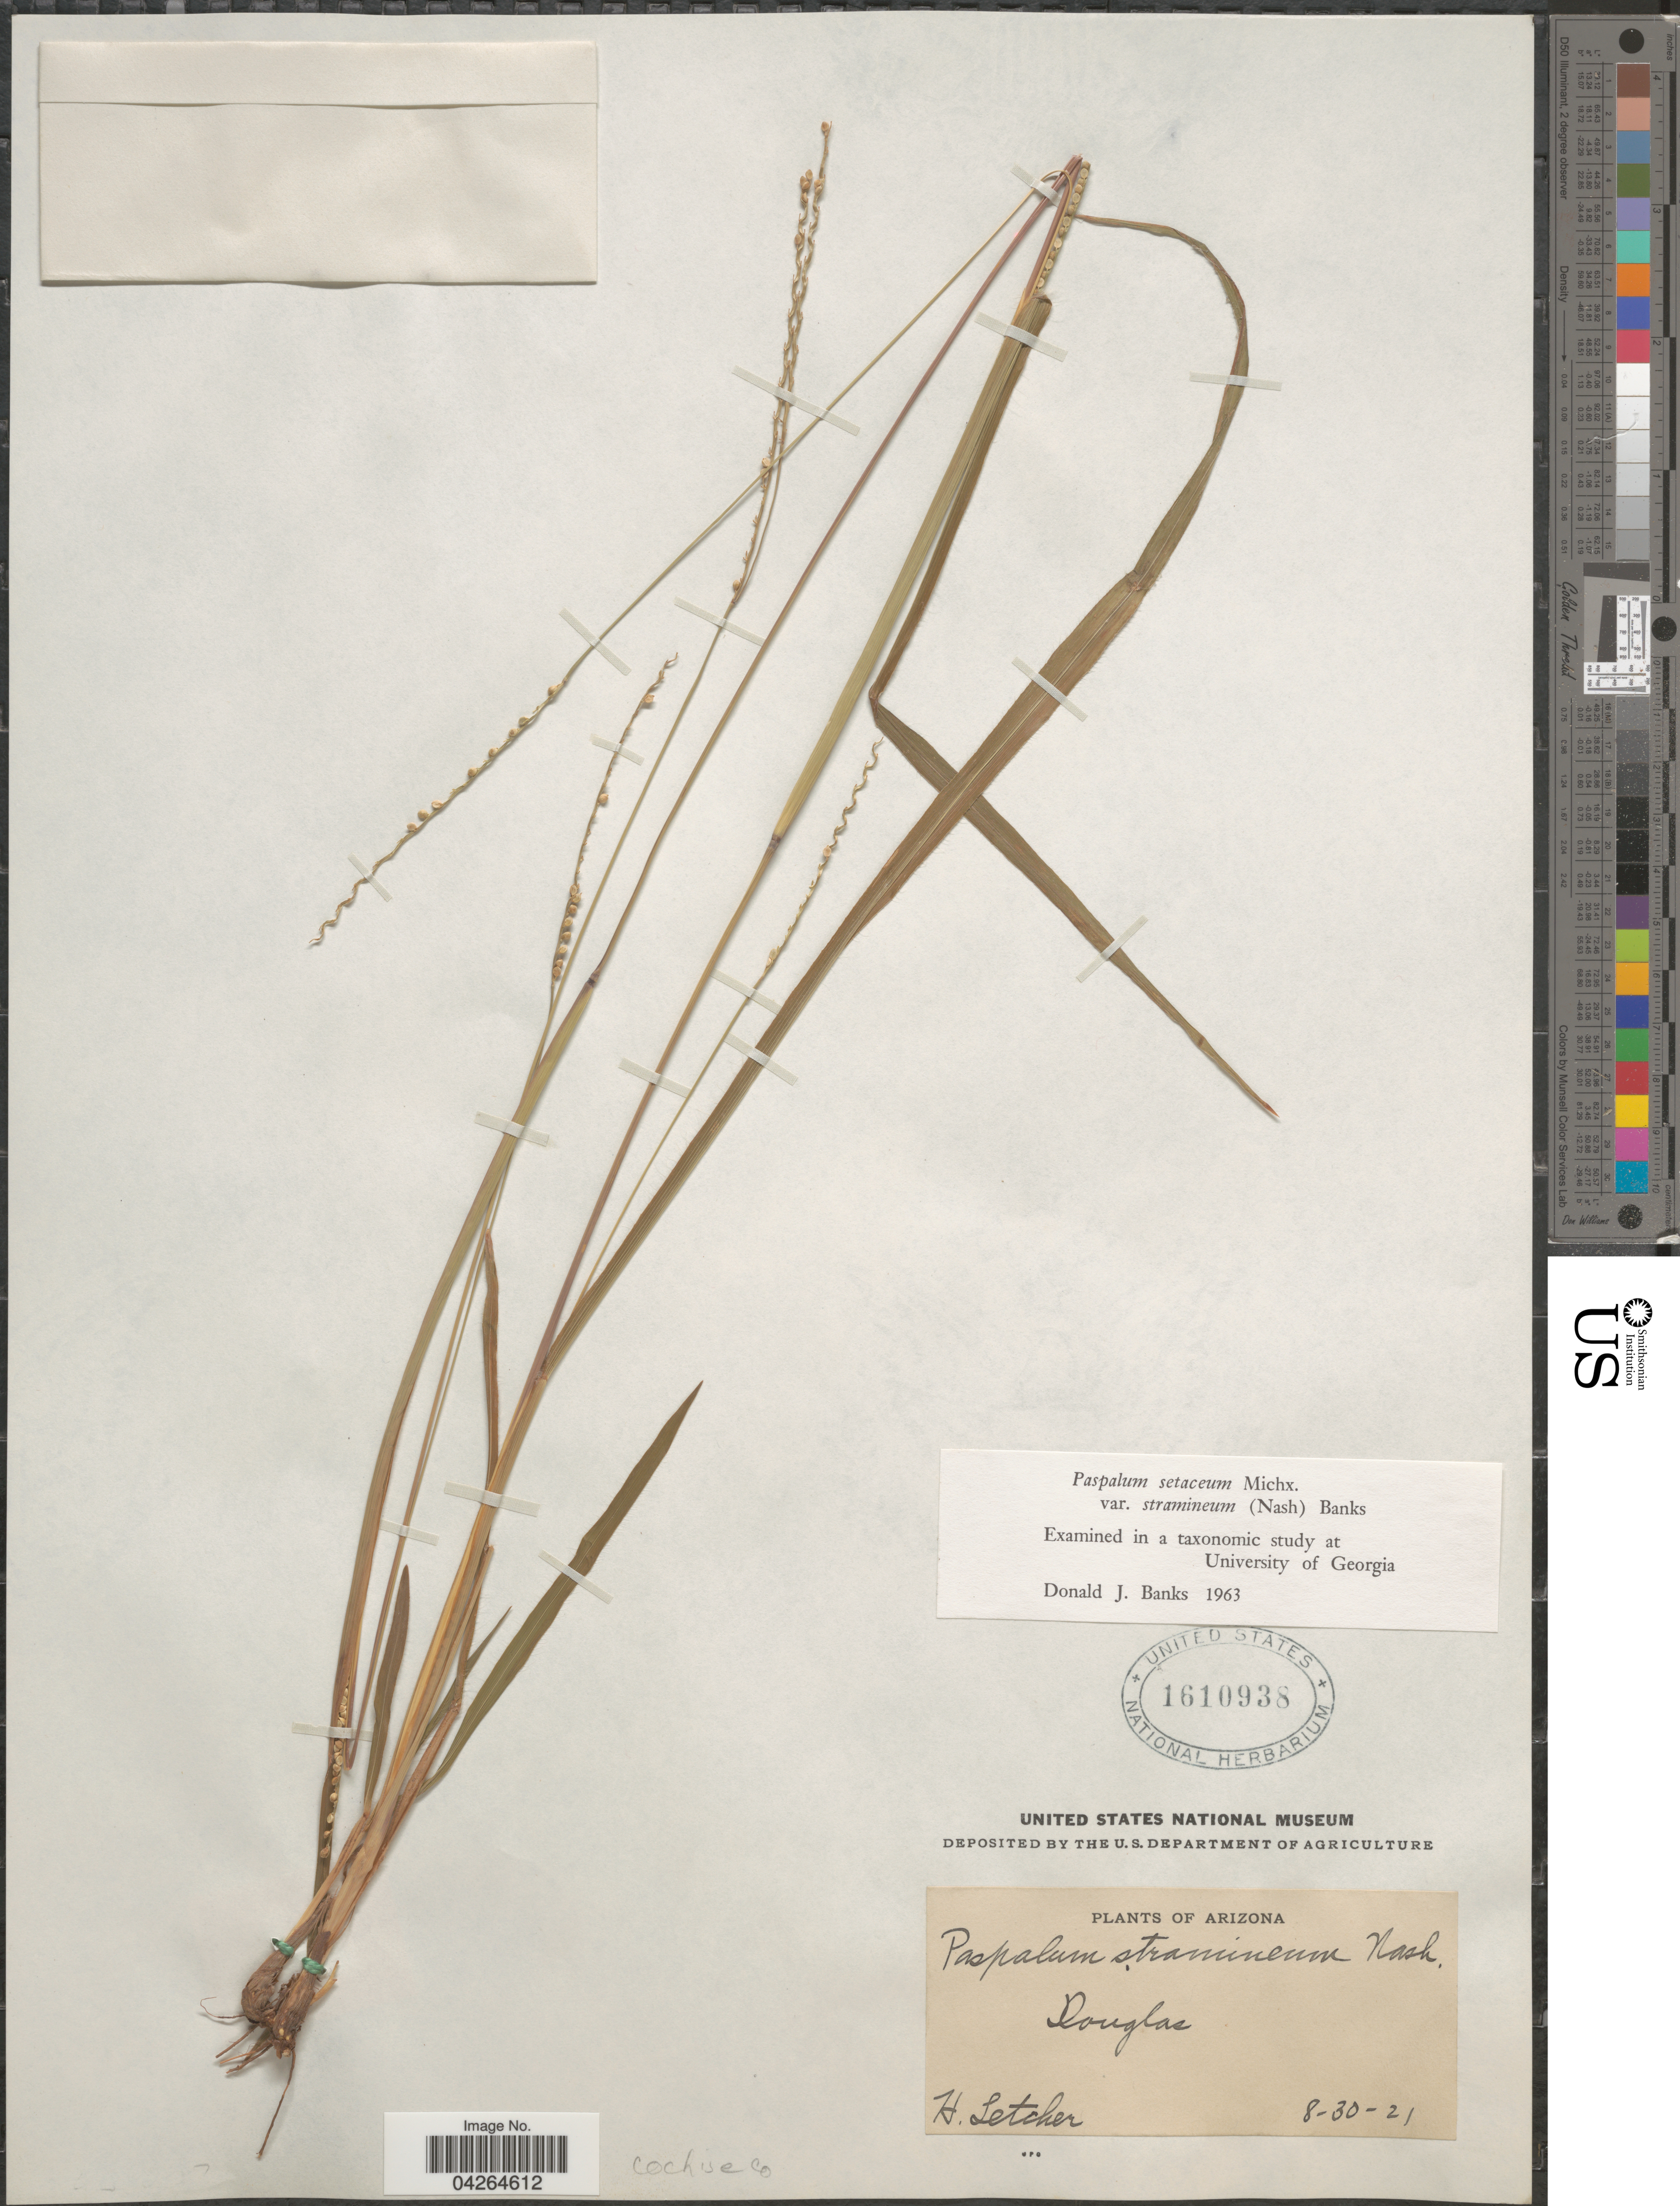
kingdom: Plantae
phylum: Tracheophyta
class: Liliopsida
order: Poales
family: Poaceae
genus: Paspalum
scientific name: Paspalum setaceum var. stramineum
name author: (Nash) D.J. Banks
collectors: H. R. Fletcher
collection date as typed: Transcribed d/m/y: 30/8/21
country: United States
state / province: Arizona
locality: Douglas. Cochise Co.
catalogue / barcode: US 1610938